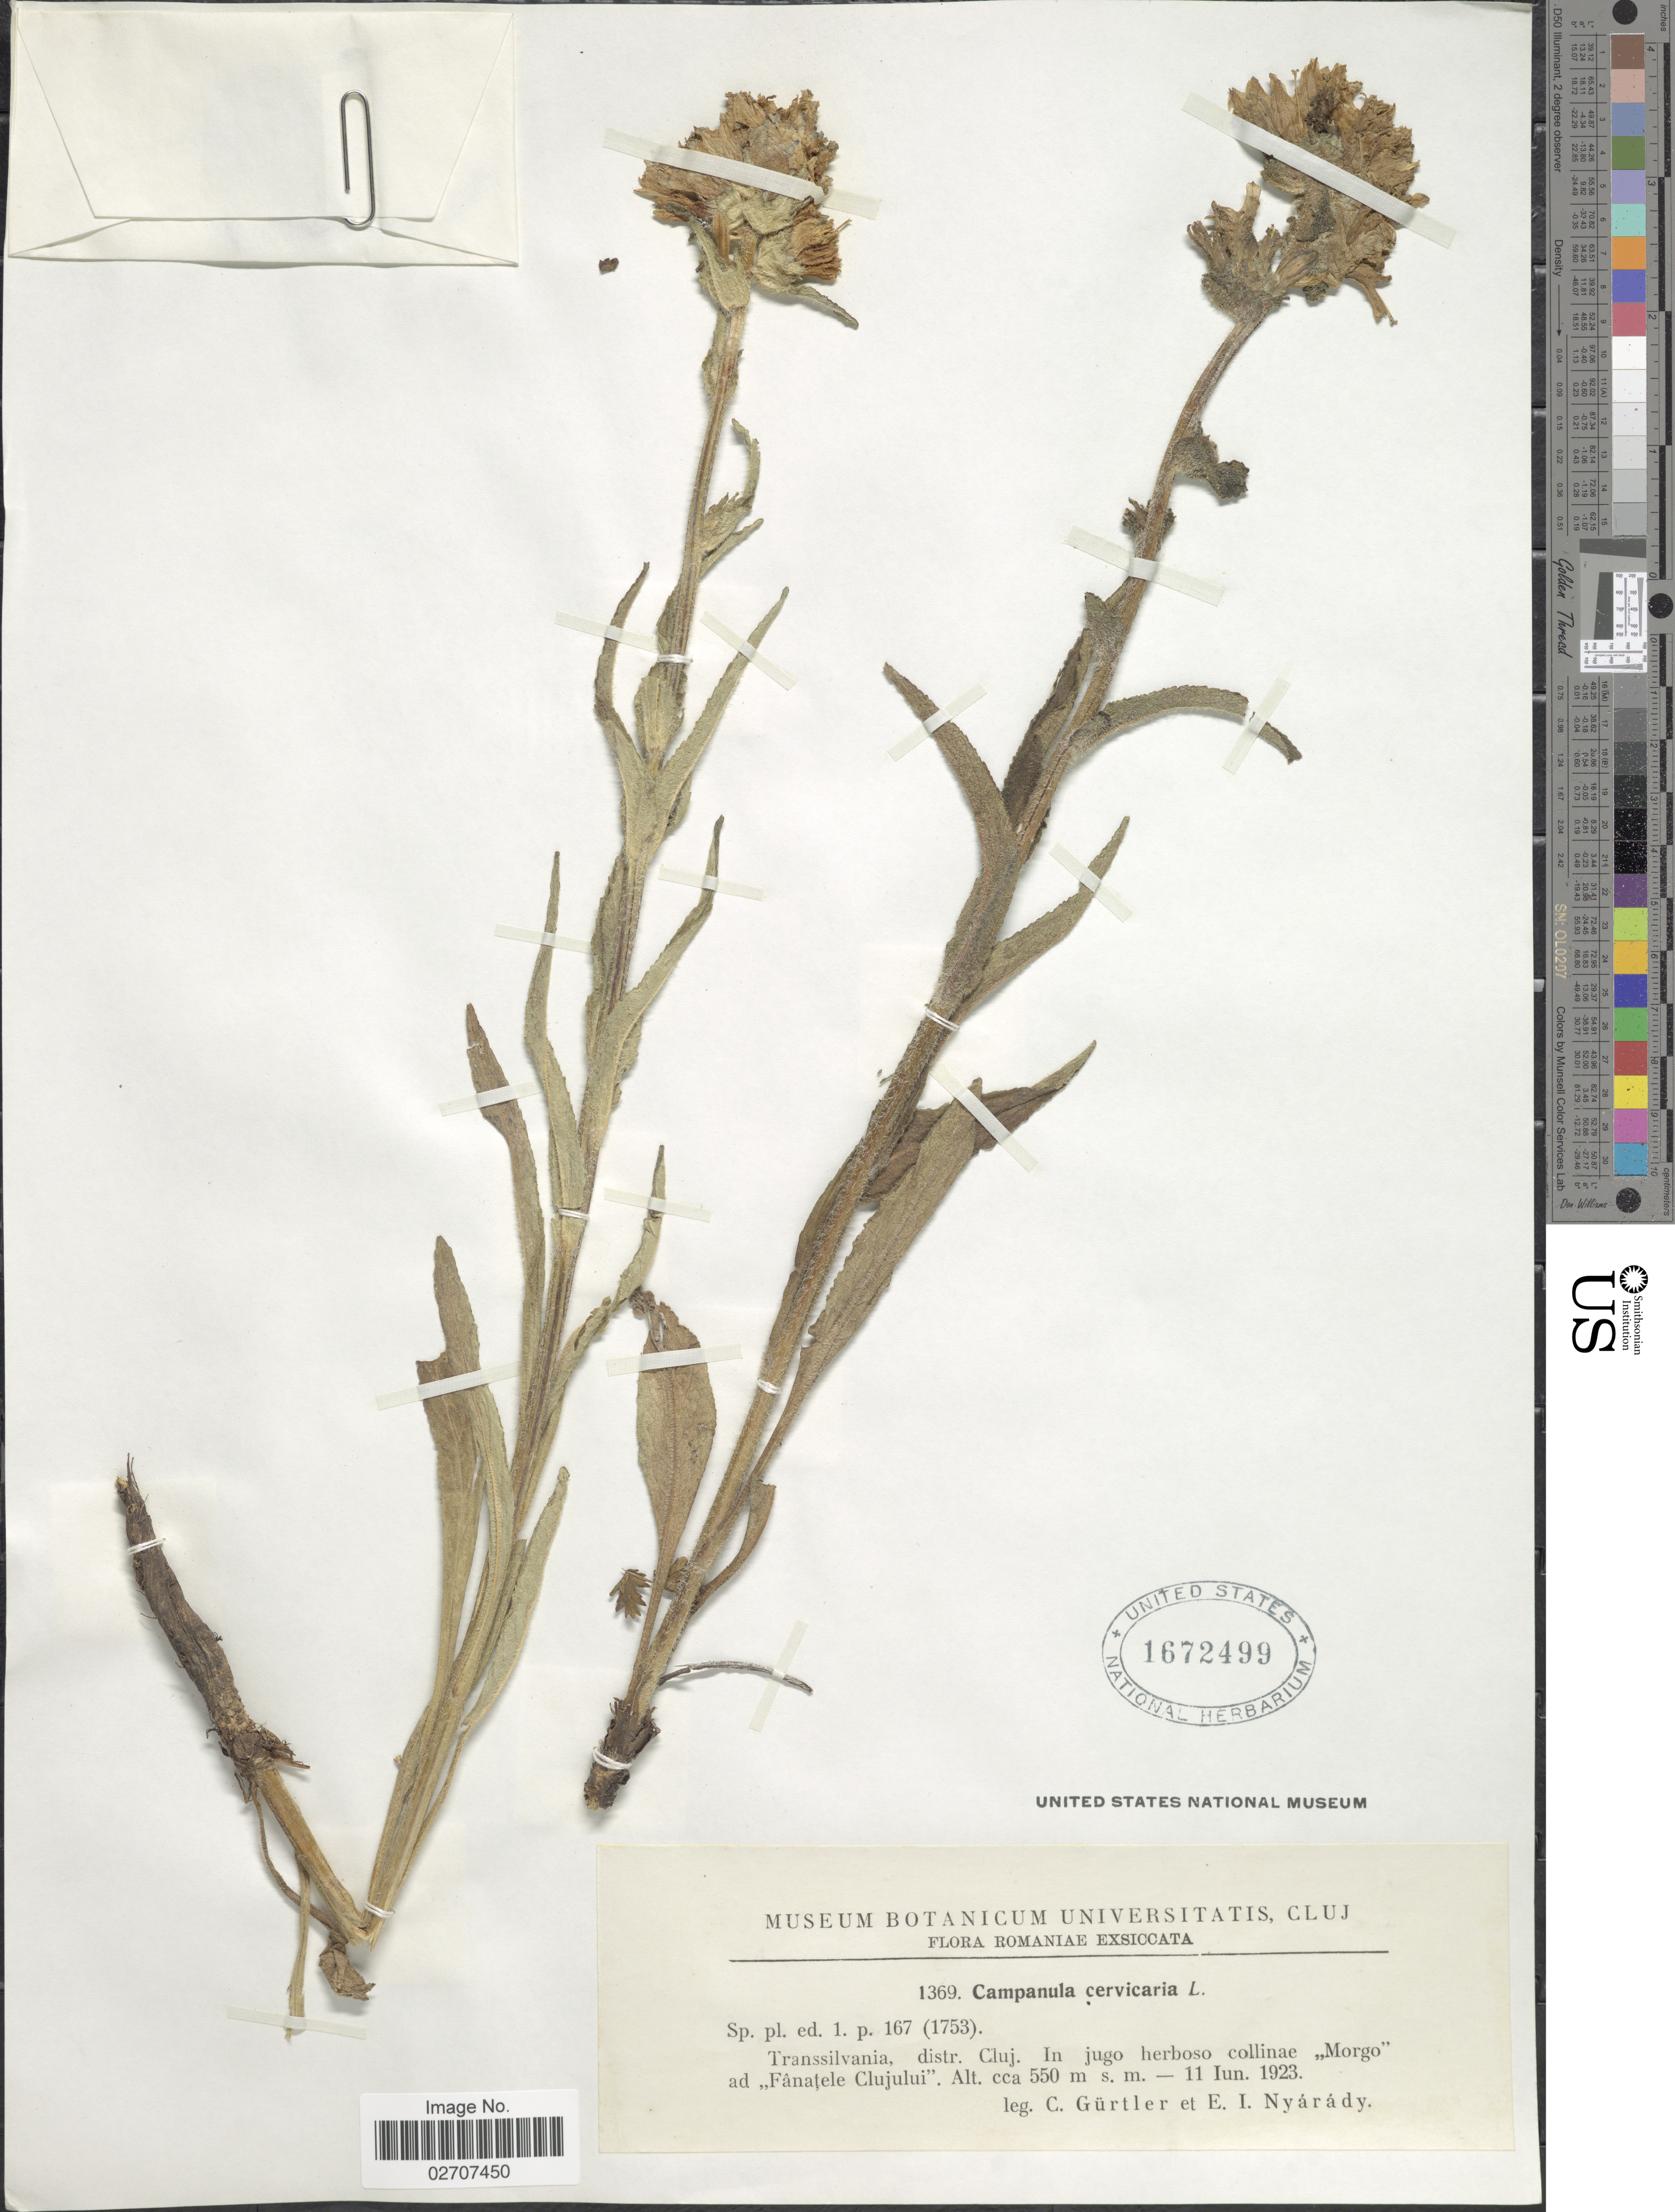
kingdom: Plantae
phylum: Tracheophyta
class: Magnoliopsida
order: Asterales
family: Campanulaceae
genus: Campanula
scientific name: Campanula cervicaria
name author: L.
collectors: C. Gürtler & E. Nyárády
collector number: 1369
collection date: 1923-06-11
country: Romania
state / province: Cluj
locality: Transsilvania, in jugo herboso collinae "Morgo"ad Fanatele Clujului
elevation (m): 550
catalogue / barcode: US 1672499